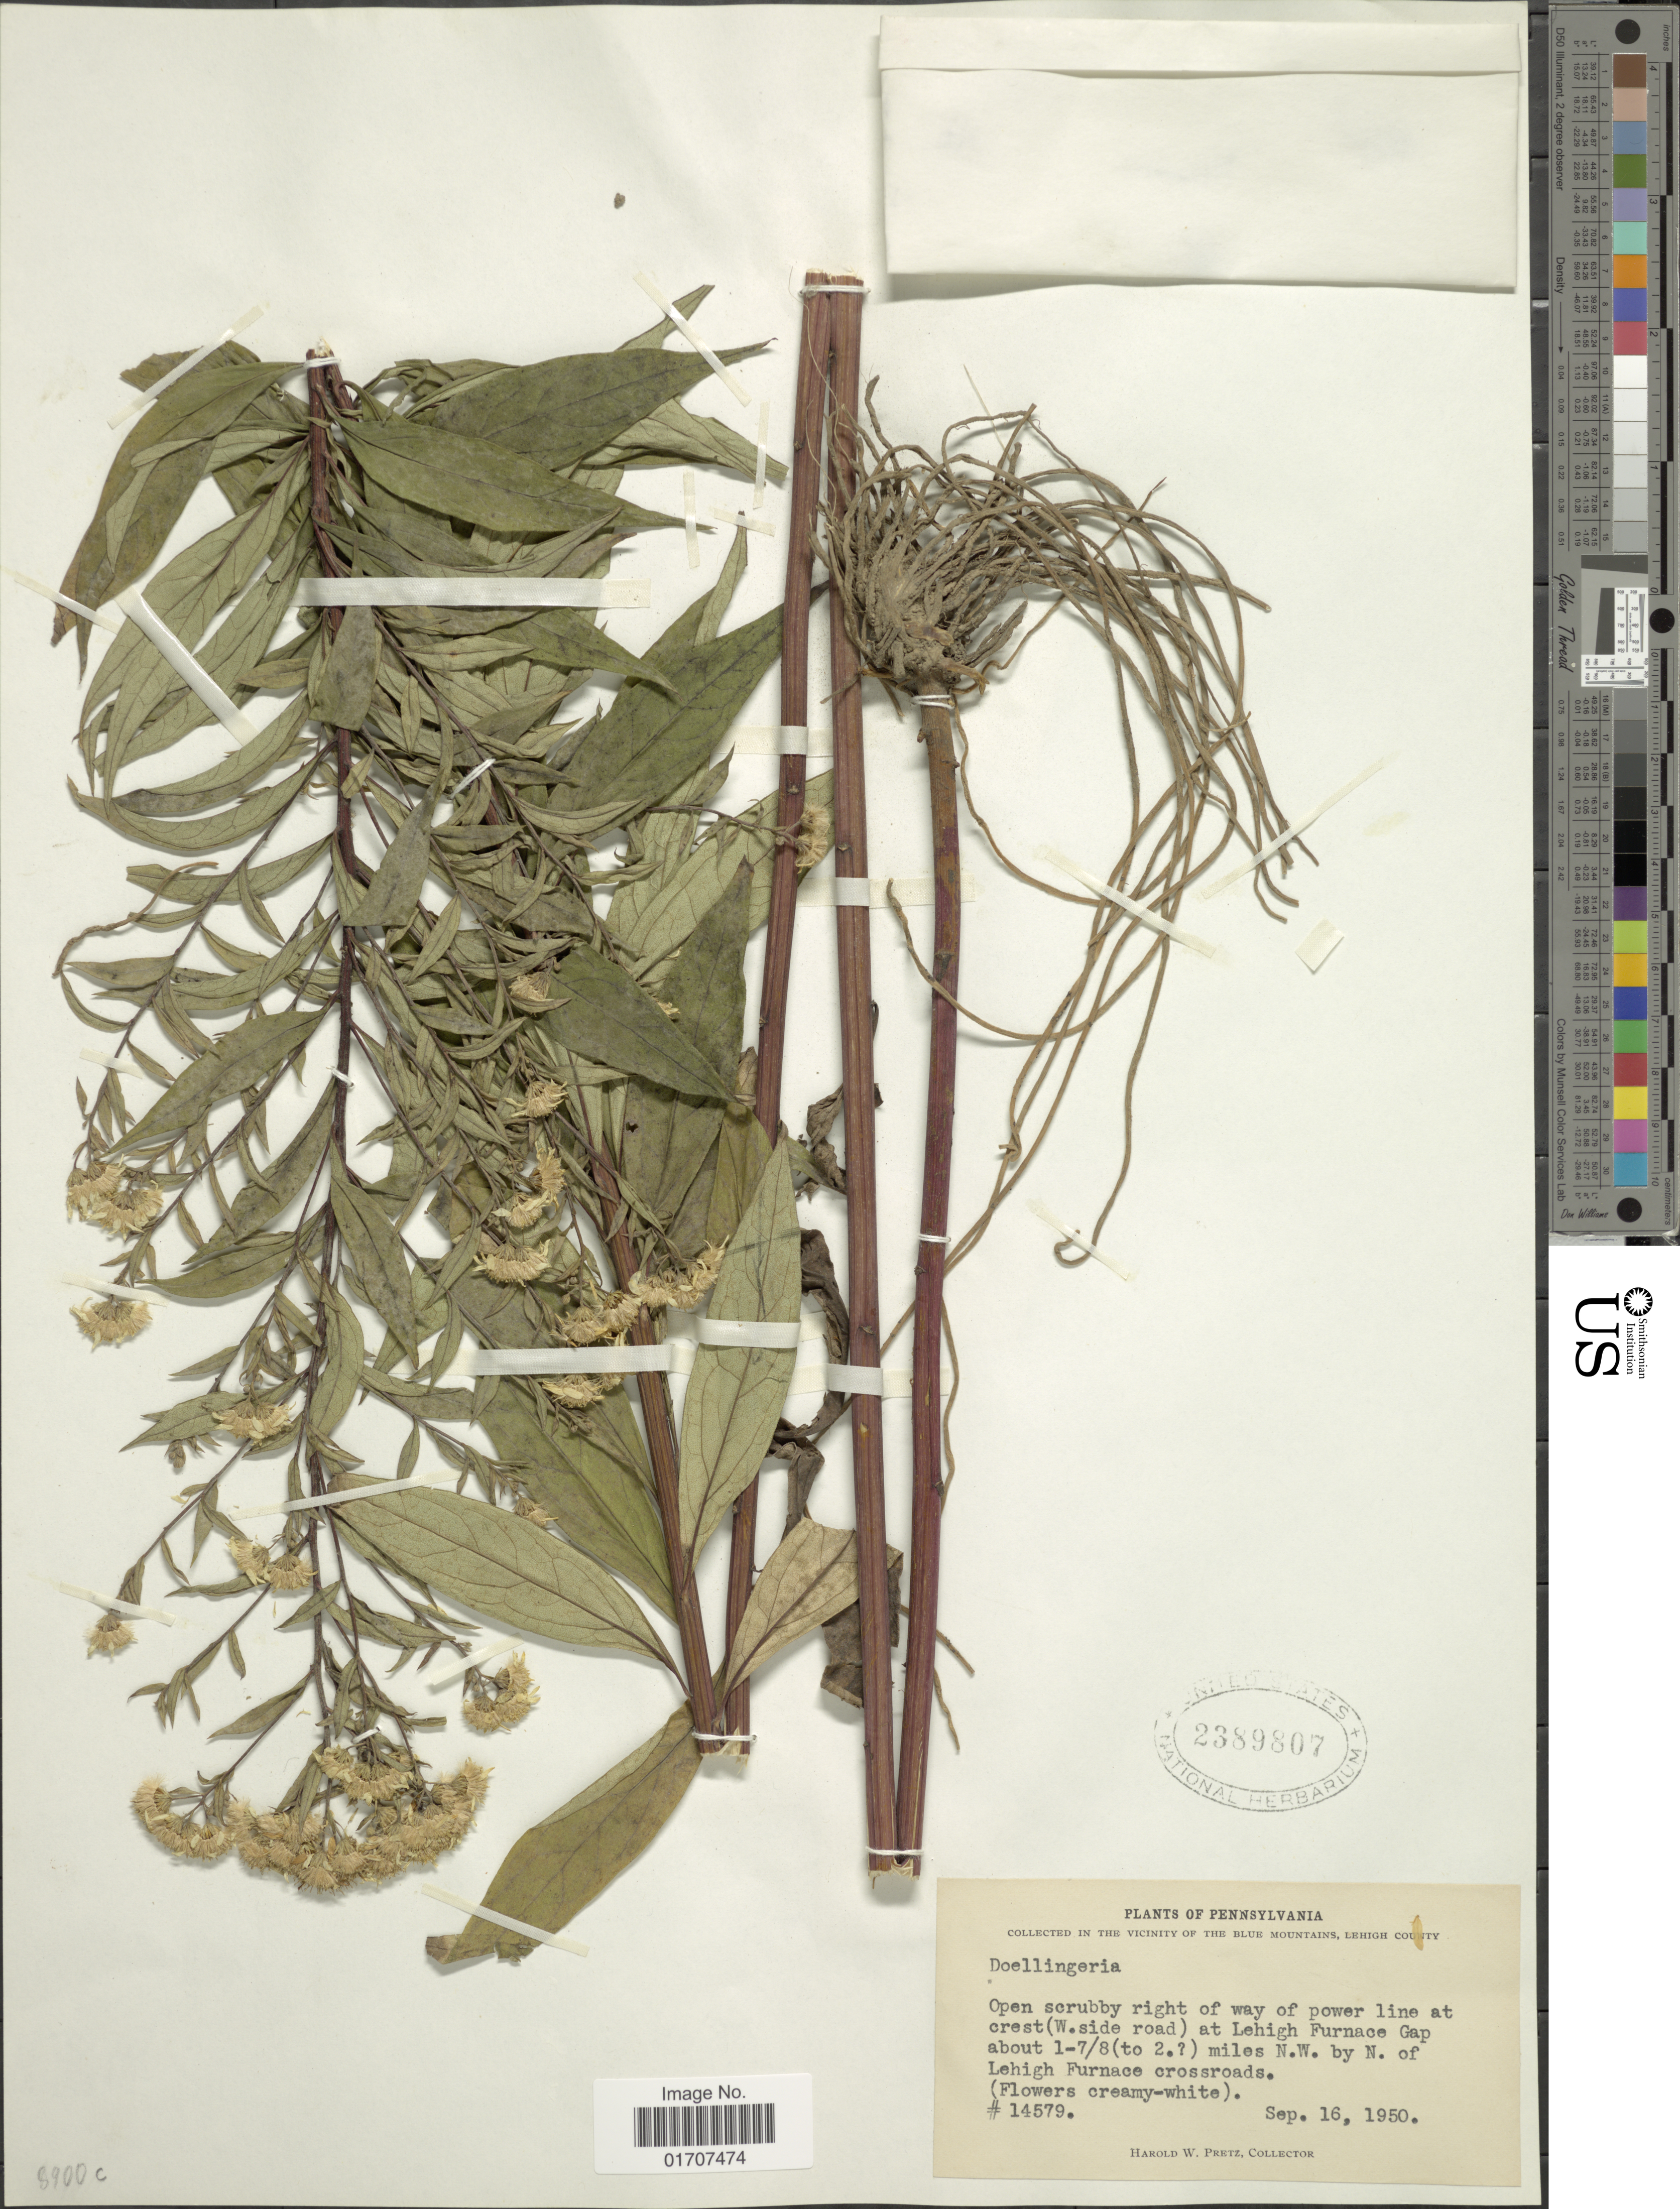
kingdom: Plantae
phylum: Tracheophyta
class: Magnoliopsida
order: Asterales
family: Asteraceae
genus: Doellingeria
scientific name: Doellingeria umbellata var. umbellata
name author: Nees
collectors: H. W. Pretz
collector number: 14579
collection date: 1950-09-16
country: United States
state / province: Pennsylvania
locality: In the Vicinity of the Blue Mountains, Lehigh County, Open scrubby right of way of power line at crest (W. side road) at Lehigh Furnace Gap about 1-7/8 (to 2. [unsure placement]) miles N.W. by N. of Lehigh Furnace Crossroads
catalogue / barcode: US 2389807